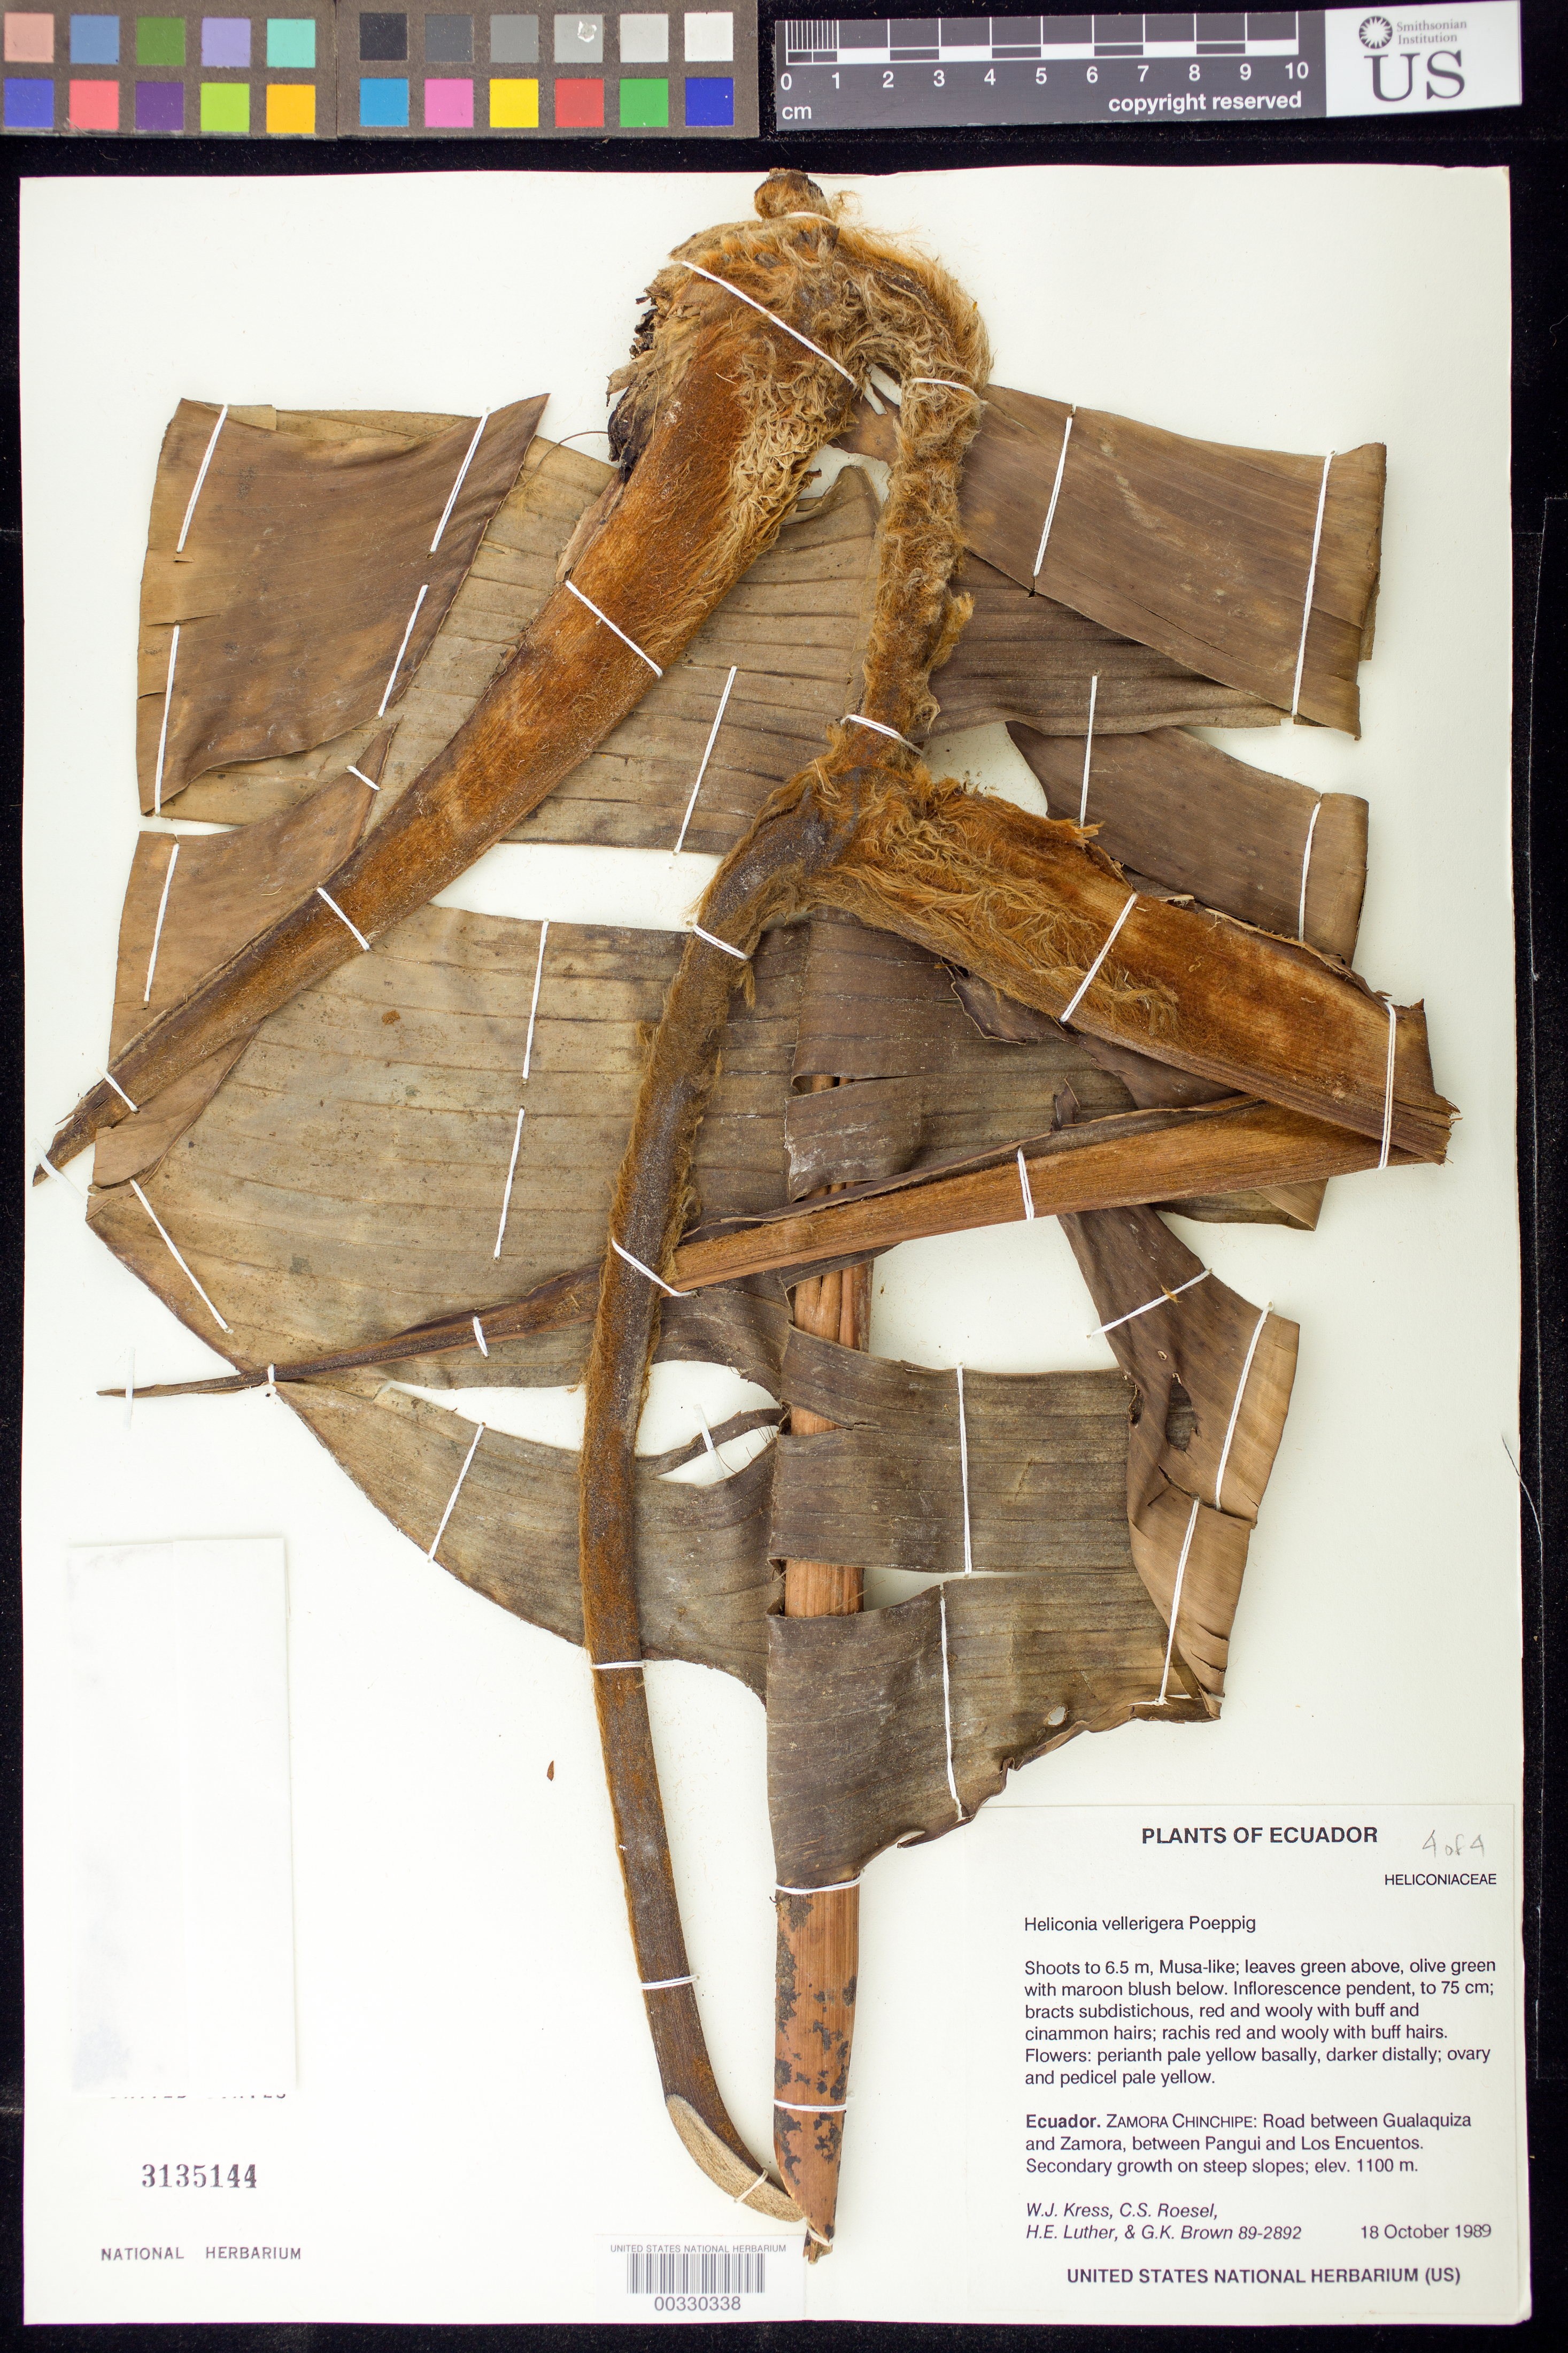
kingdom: Plantae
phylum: Tracheophyta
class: Liliopsida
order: Zingiberales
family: Heliconiaceae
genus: Heliconia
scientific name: Heliconia vellerigera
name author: Poepp.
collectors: W. J. Kress, C. S. Roesel, Harry E. Luther & G. K. Brown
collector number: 89-2892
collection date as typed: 18 Oct 1989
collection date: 1989-10-18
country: Ecuador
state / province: Zamora-Chinchipe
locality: Road between Gualaquiza and Zamora, between pangui and los encuentos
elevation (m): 1100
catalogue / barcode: US 3135144